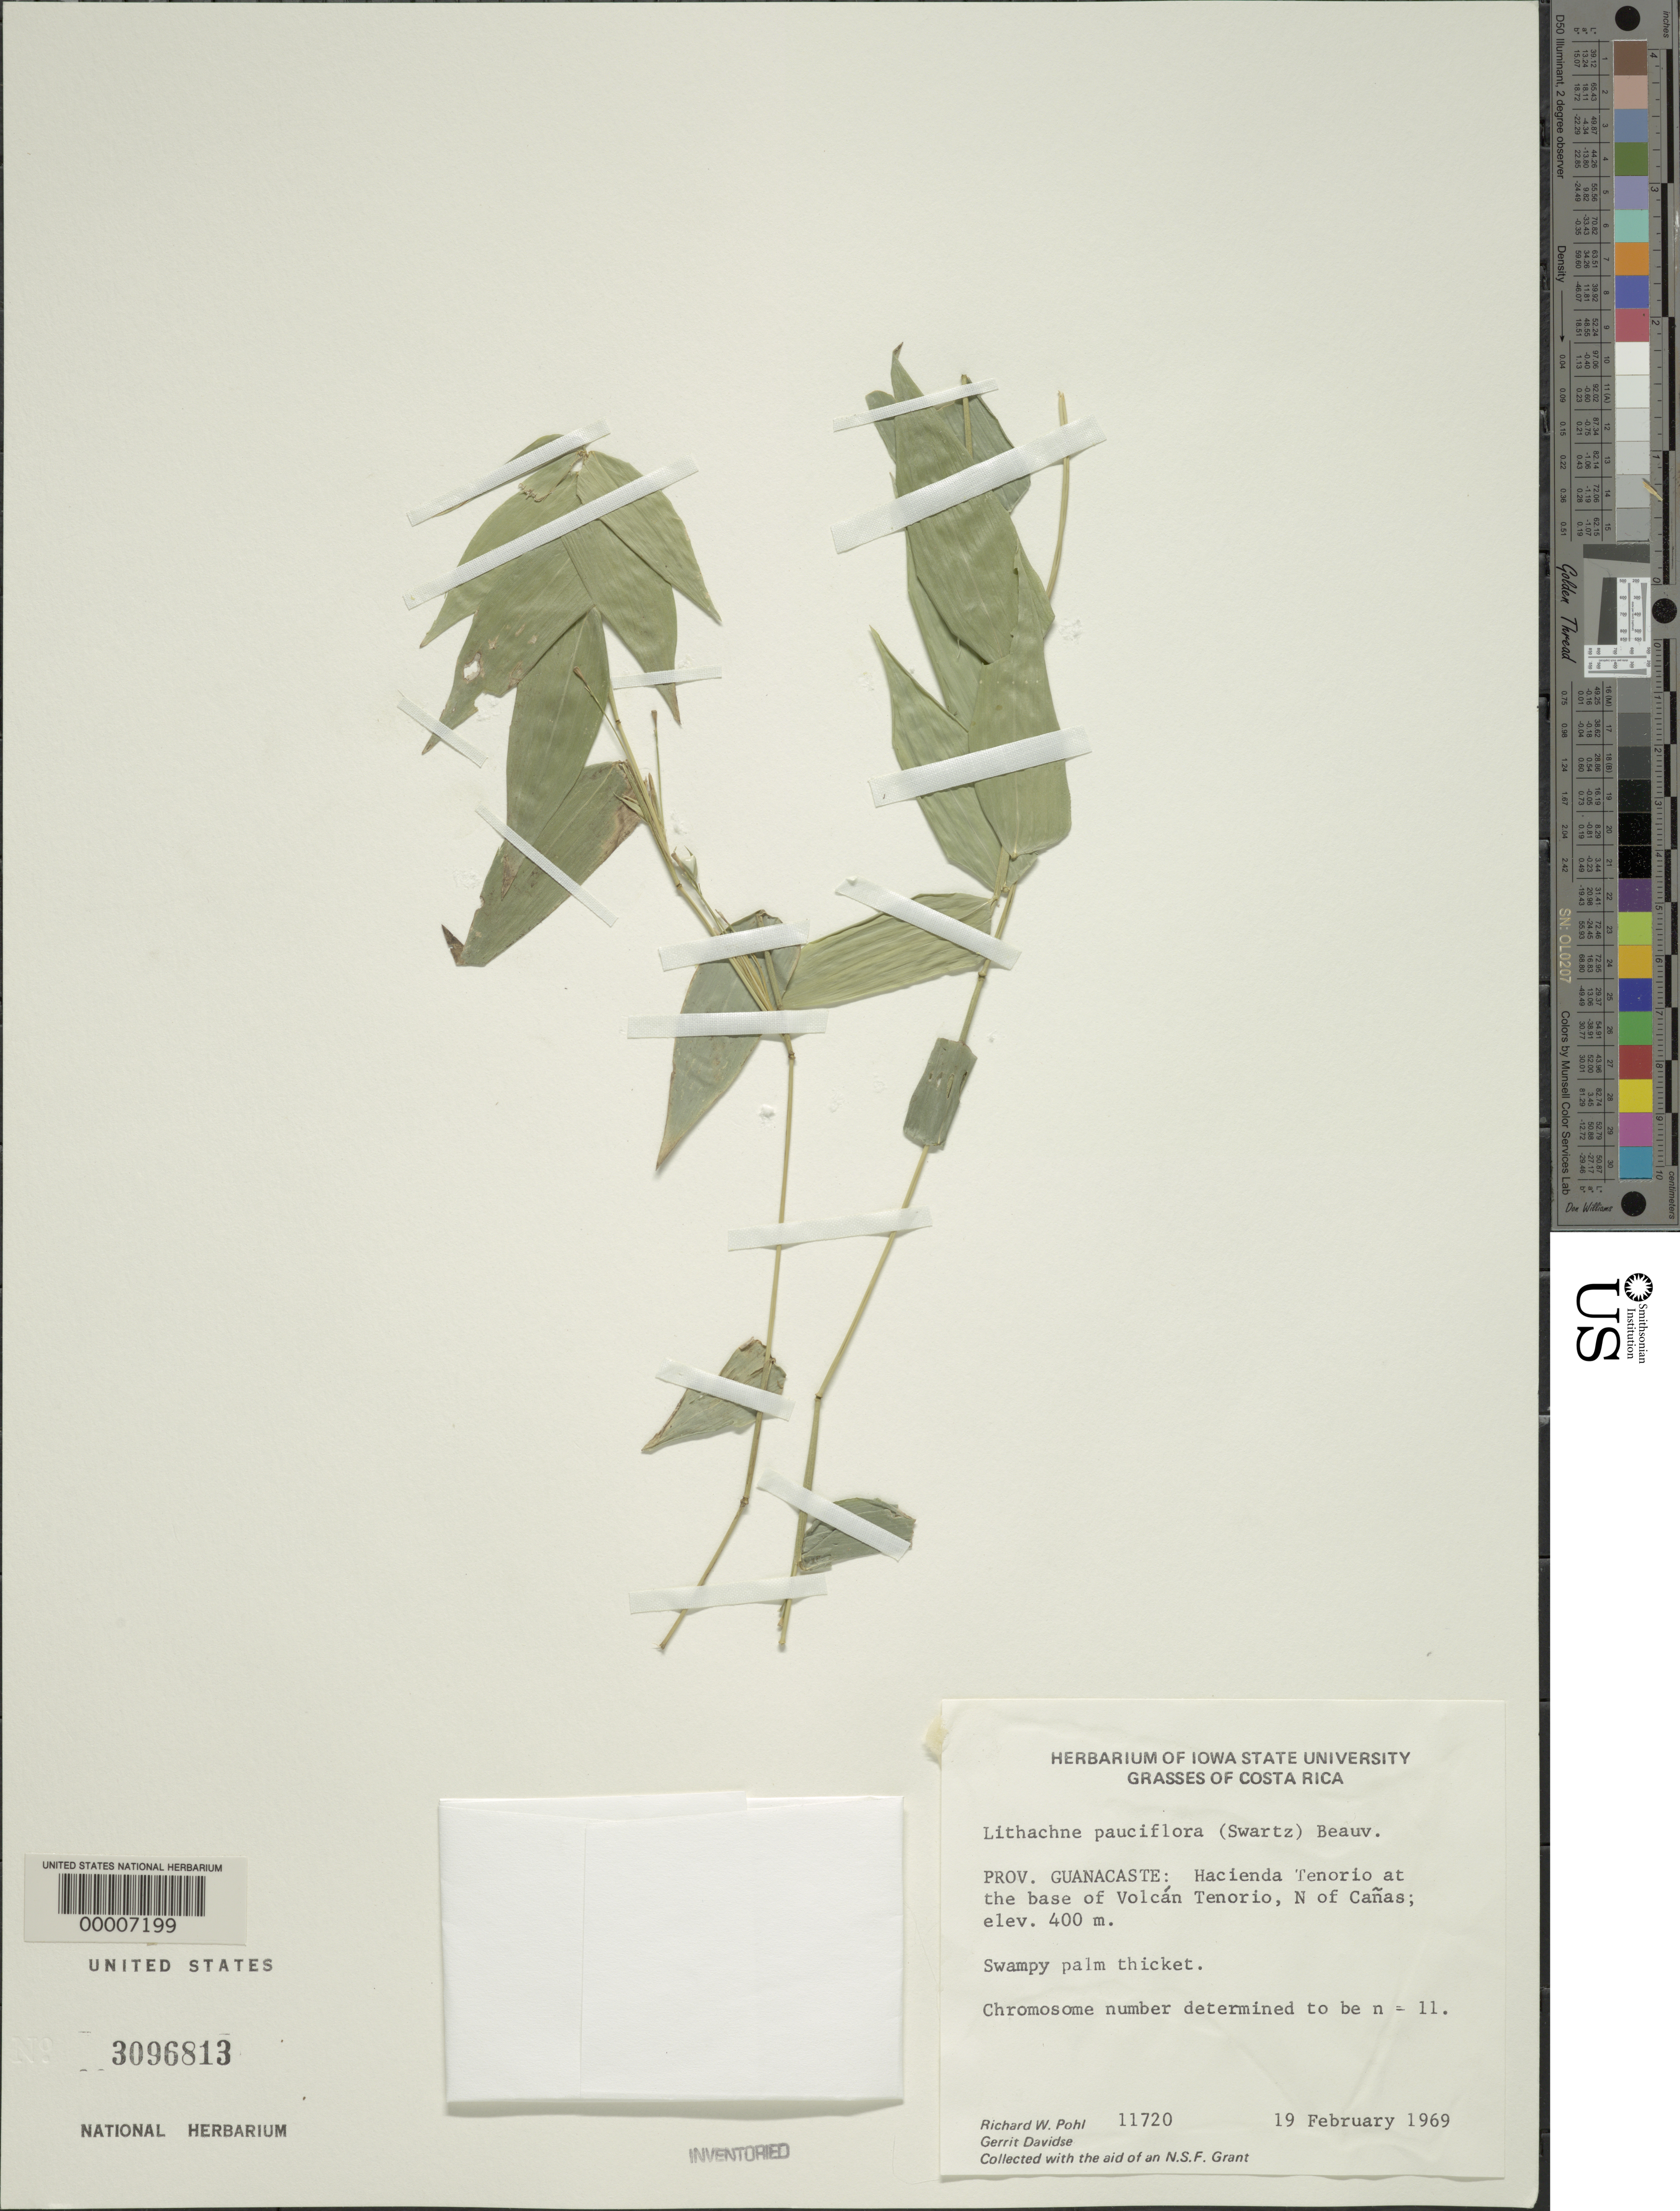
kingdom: Plantae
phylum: Tracheophyta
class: Liliopsida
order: Poales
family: Poaceae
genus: Lithachne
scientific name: Lithachne pauciflora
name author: (Sw.) P. Beauv.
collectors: R. W. Pohl & G. Davidse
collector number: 11720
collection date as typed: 19 Feb 1969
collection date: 1969-02-19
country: Costa Rica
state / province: Guanacaste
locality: Volcan Tenorio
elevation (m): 400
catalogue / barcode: US 3096813